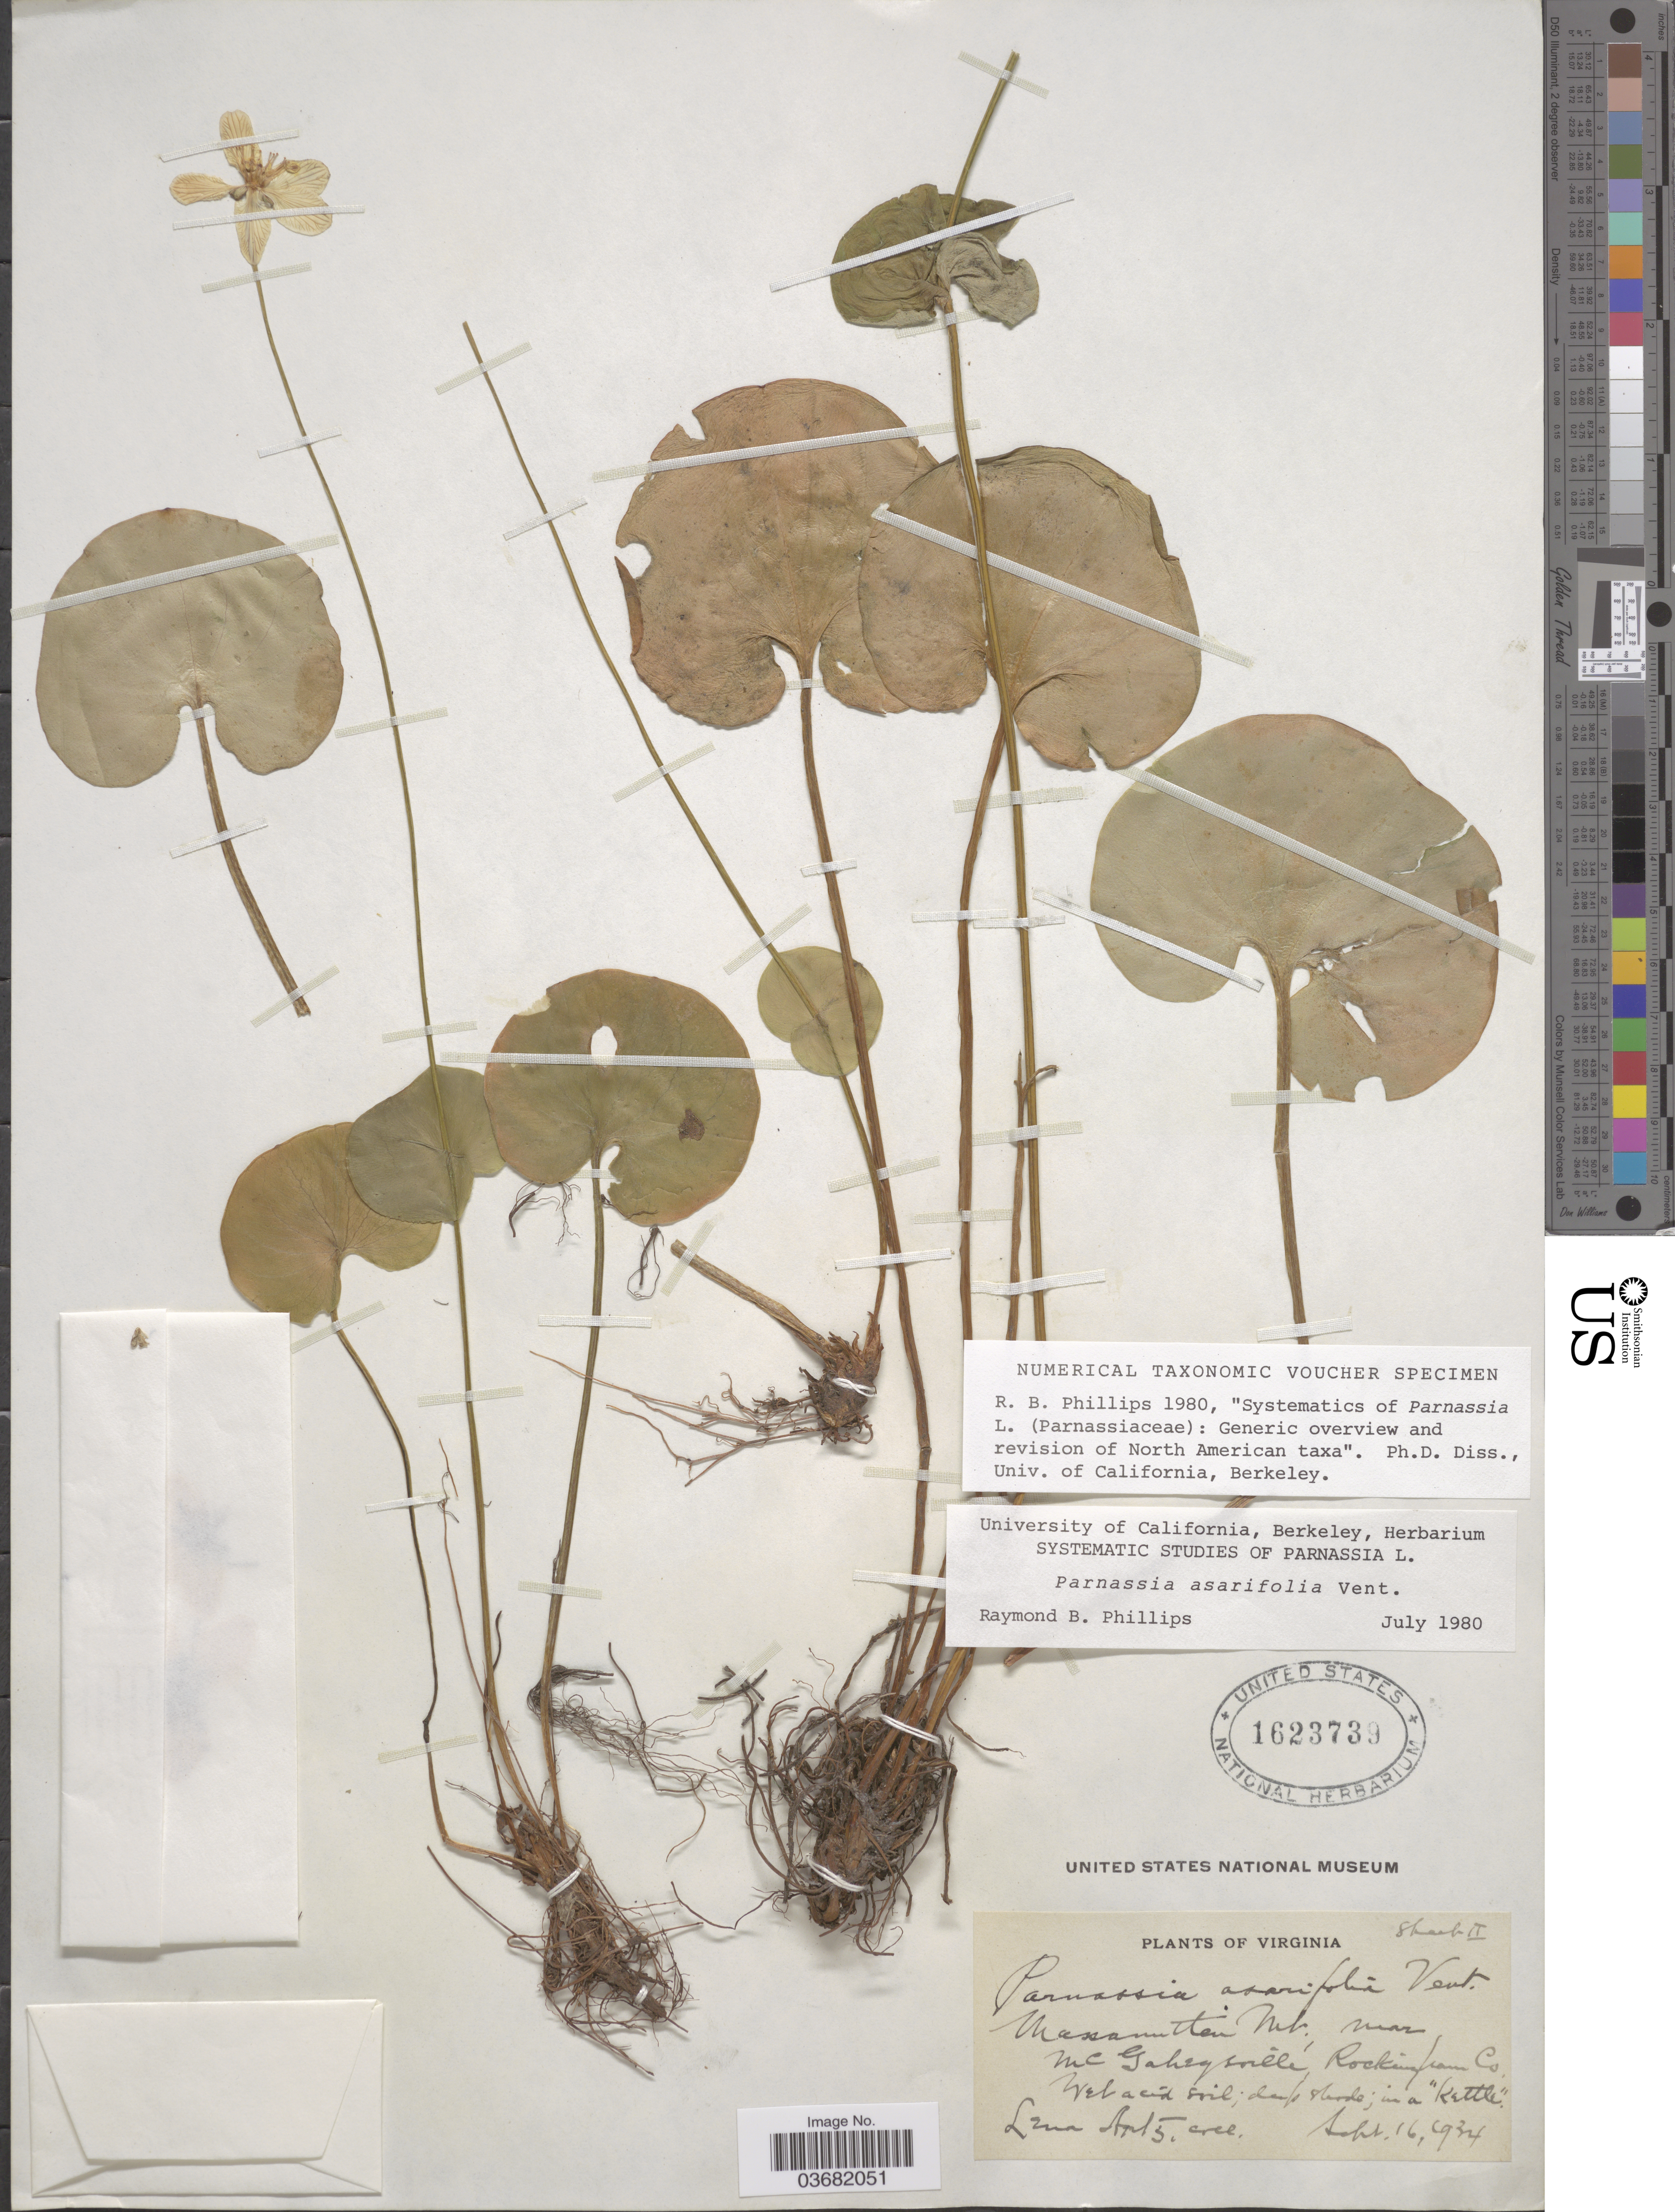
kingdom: Plantae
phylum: Tracheophyta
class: Magnoliopsida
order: Celastrales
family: Parnassiaceae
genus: Parnassia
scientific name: Parnassia asarifolia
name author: Vent.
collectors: L. Artz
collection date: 1934-09-16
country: United States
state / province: Virginia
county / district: Rockingham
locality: Massanutten Mt., near McGaheysville, Rockingham Co. In a "Kettle".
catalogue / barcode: US 1623739